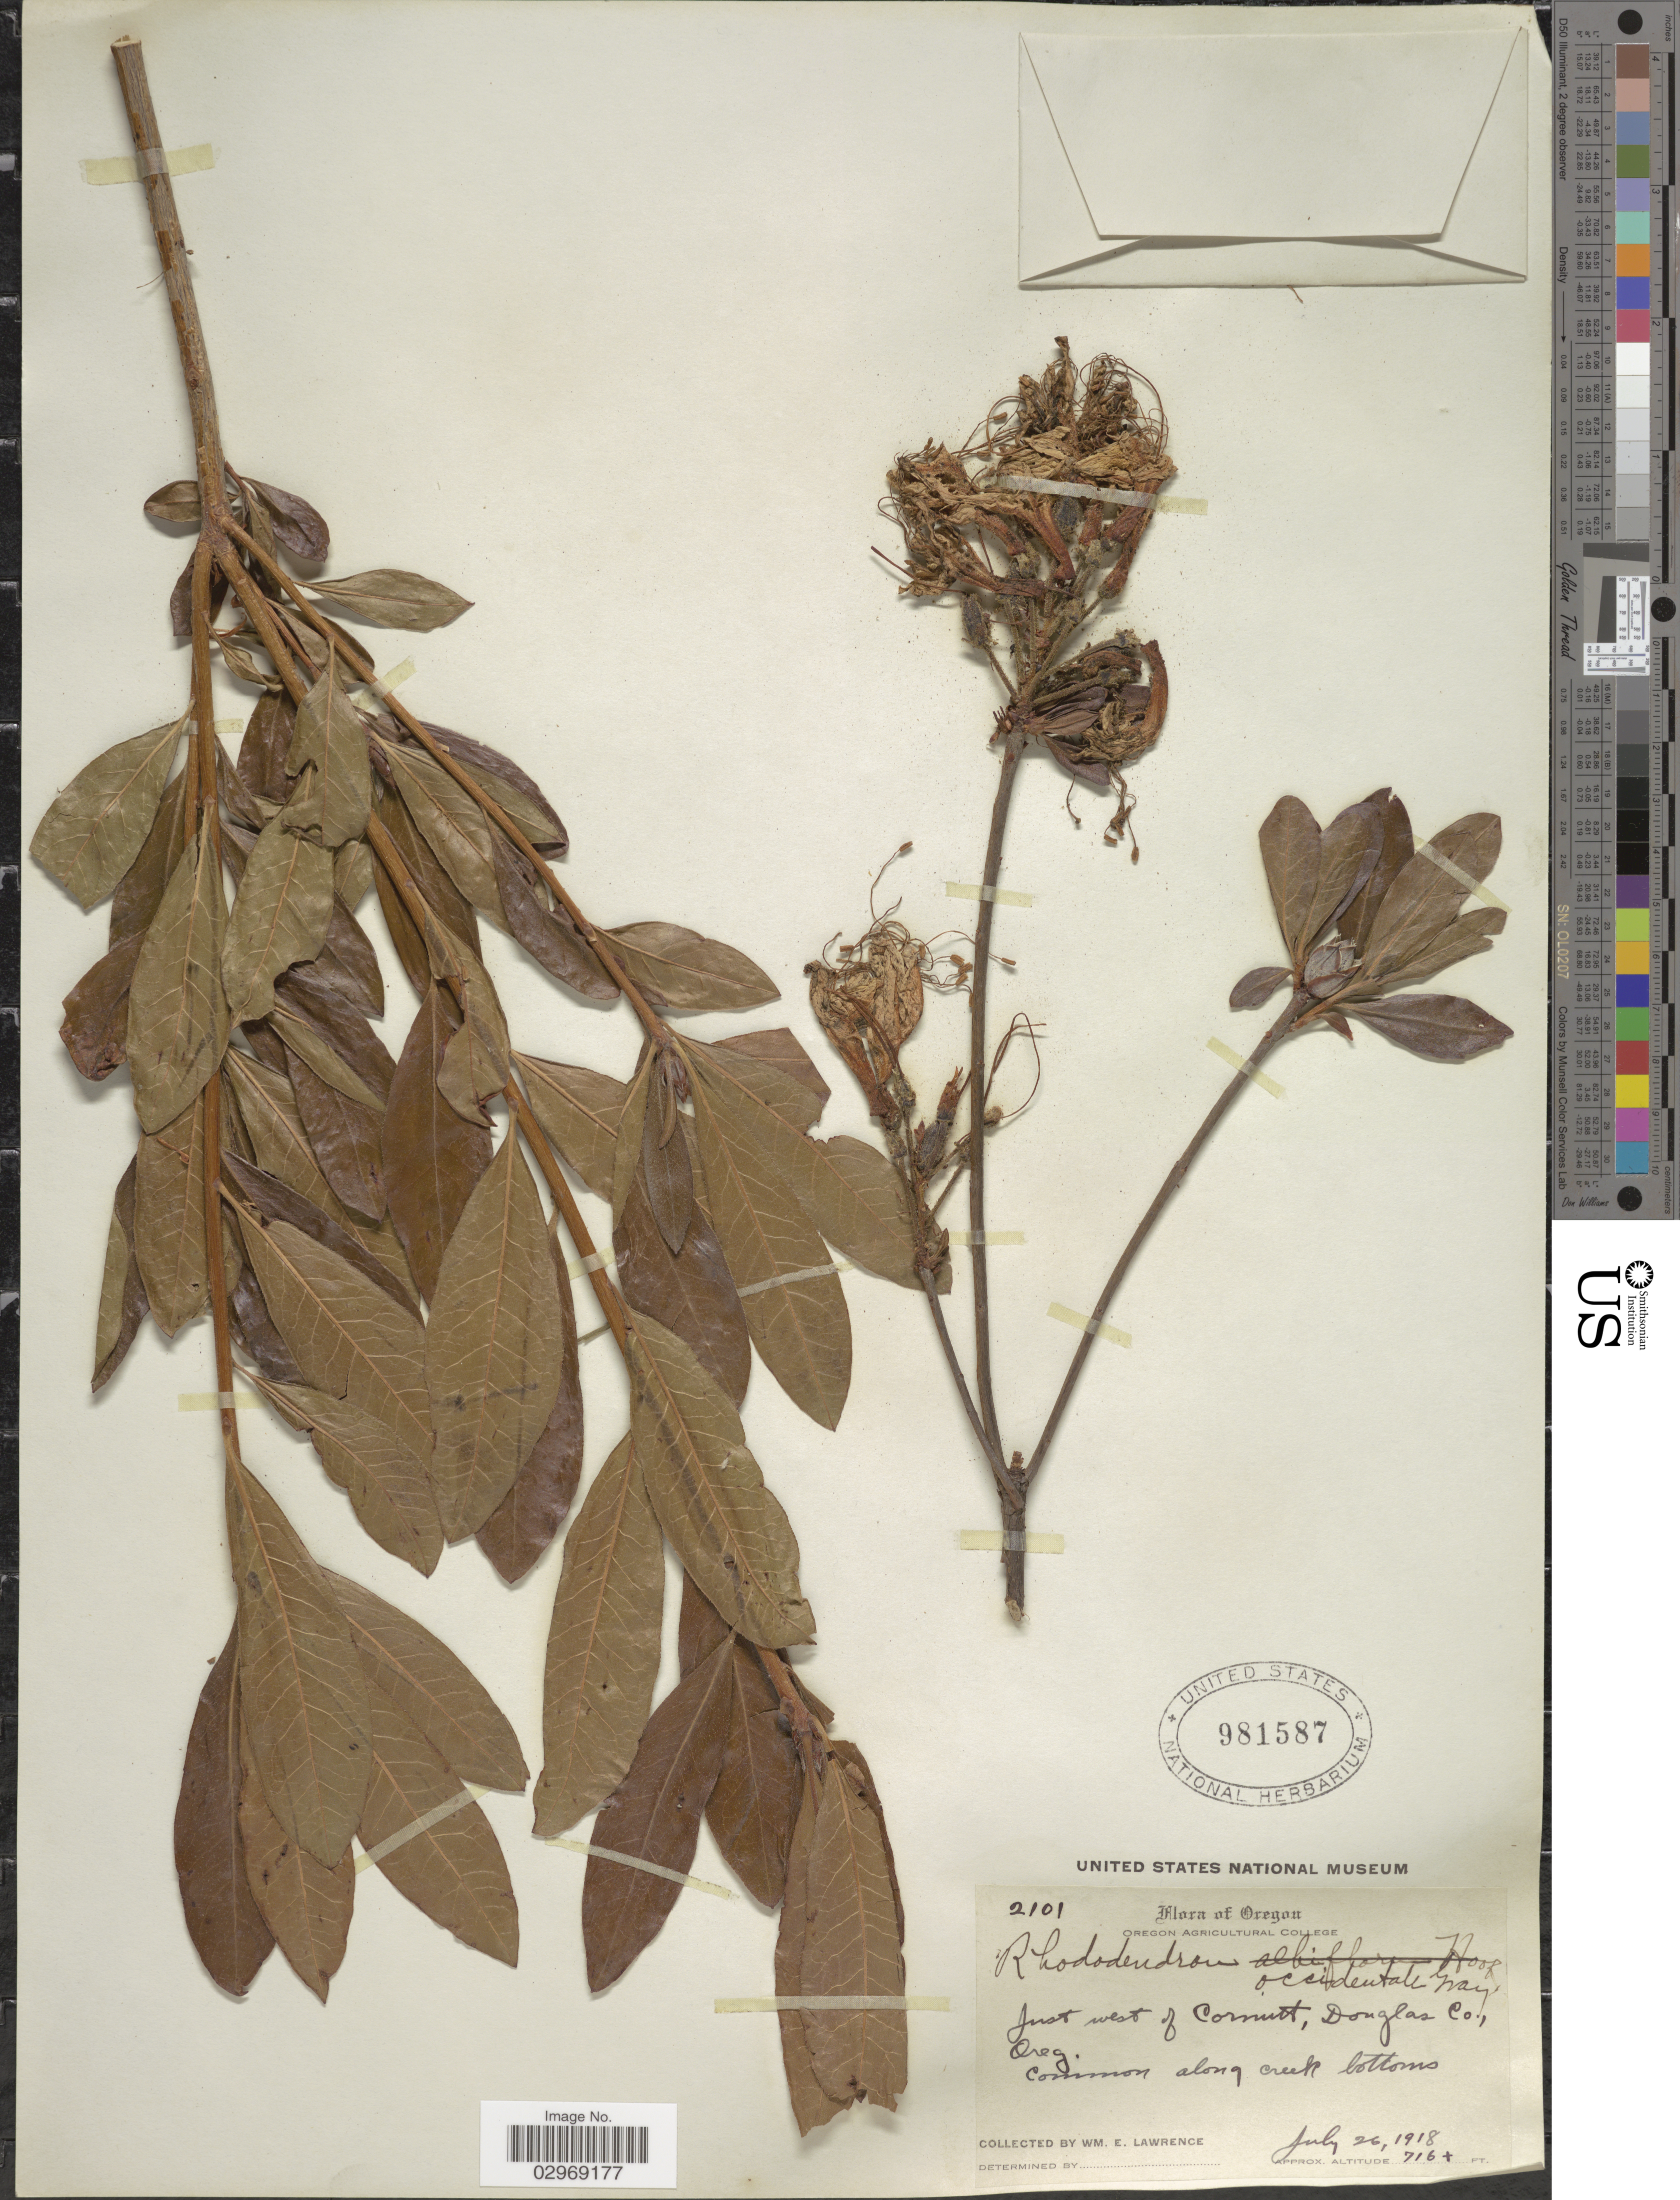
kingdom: Plantae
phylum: Tracheophyta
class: Magnoliopsida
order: Ericales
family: Ericaceae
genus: Rhododendron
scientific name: Rhododendron occidentale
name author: (Torr. & A. Gray) A. Gray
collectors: W. Lawrence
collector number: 2101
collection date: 1918-07-26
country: United States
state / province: Oregon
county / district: Douglas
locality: Just west of Cornutt, Douglas Co., Oreg.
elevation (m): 218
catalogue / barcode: US 981587